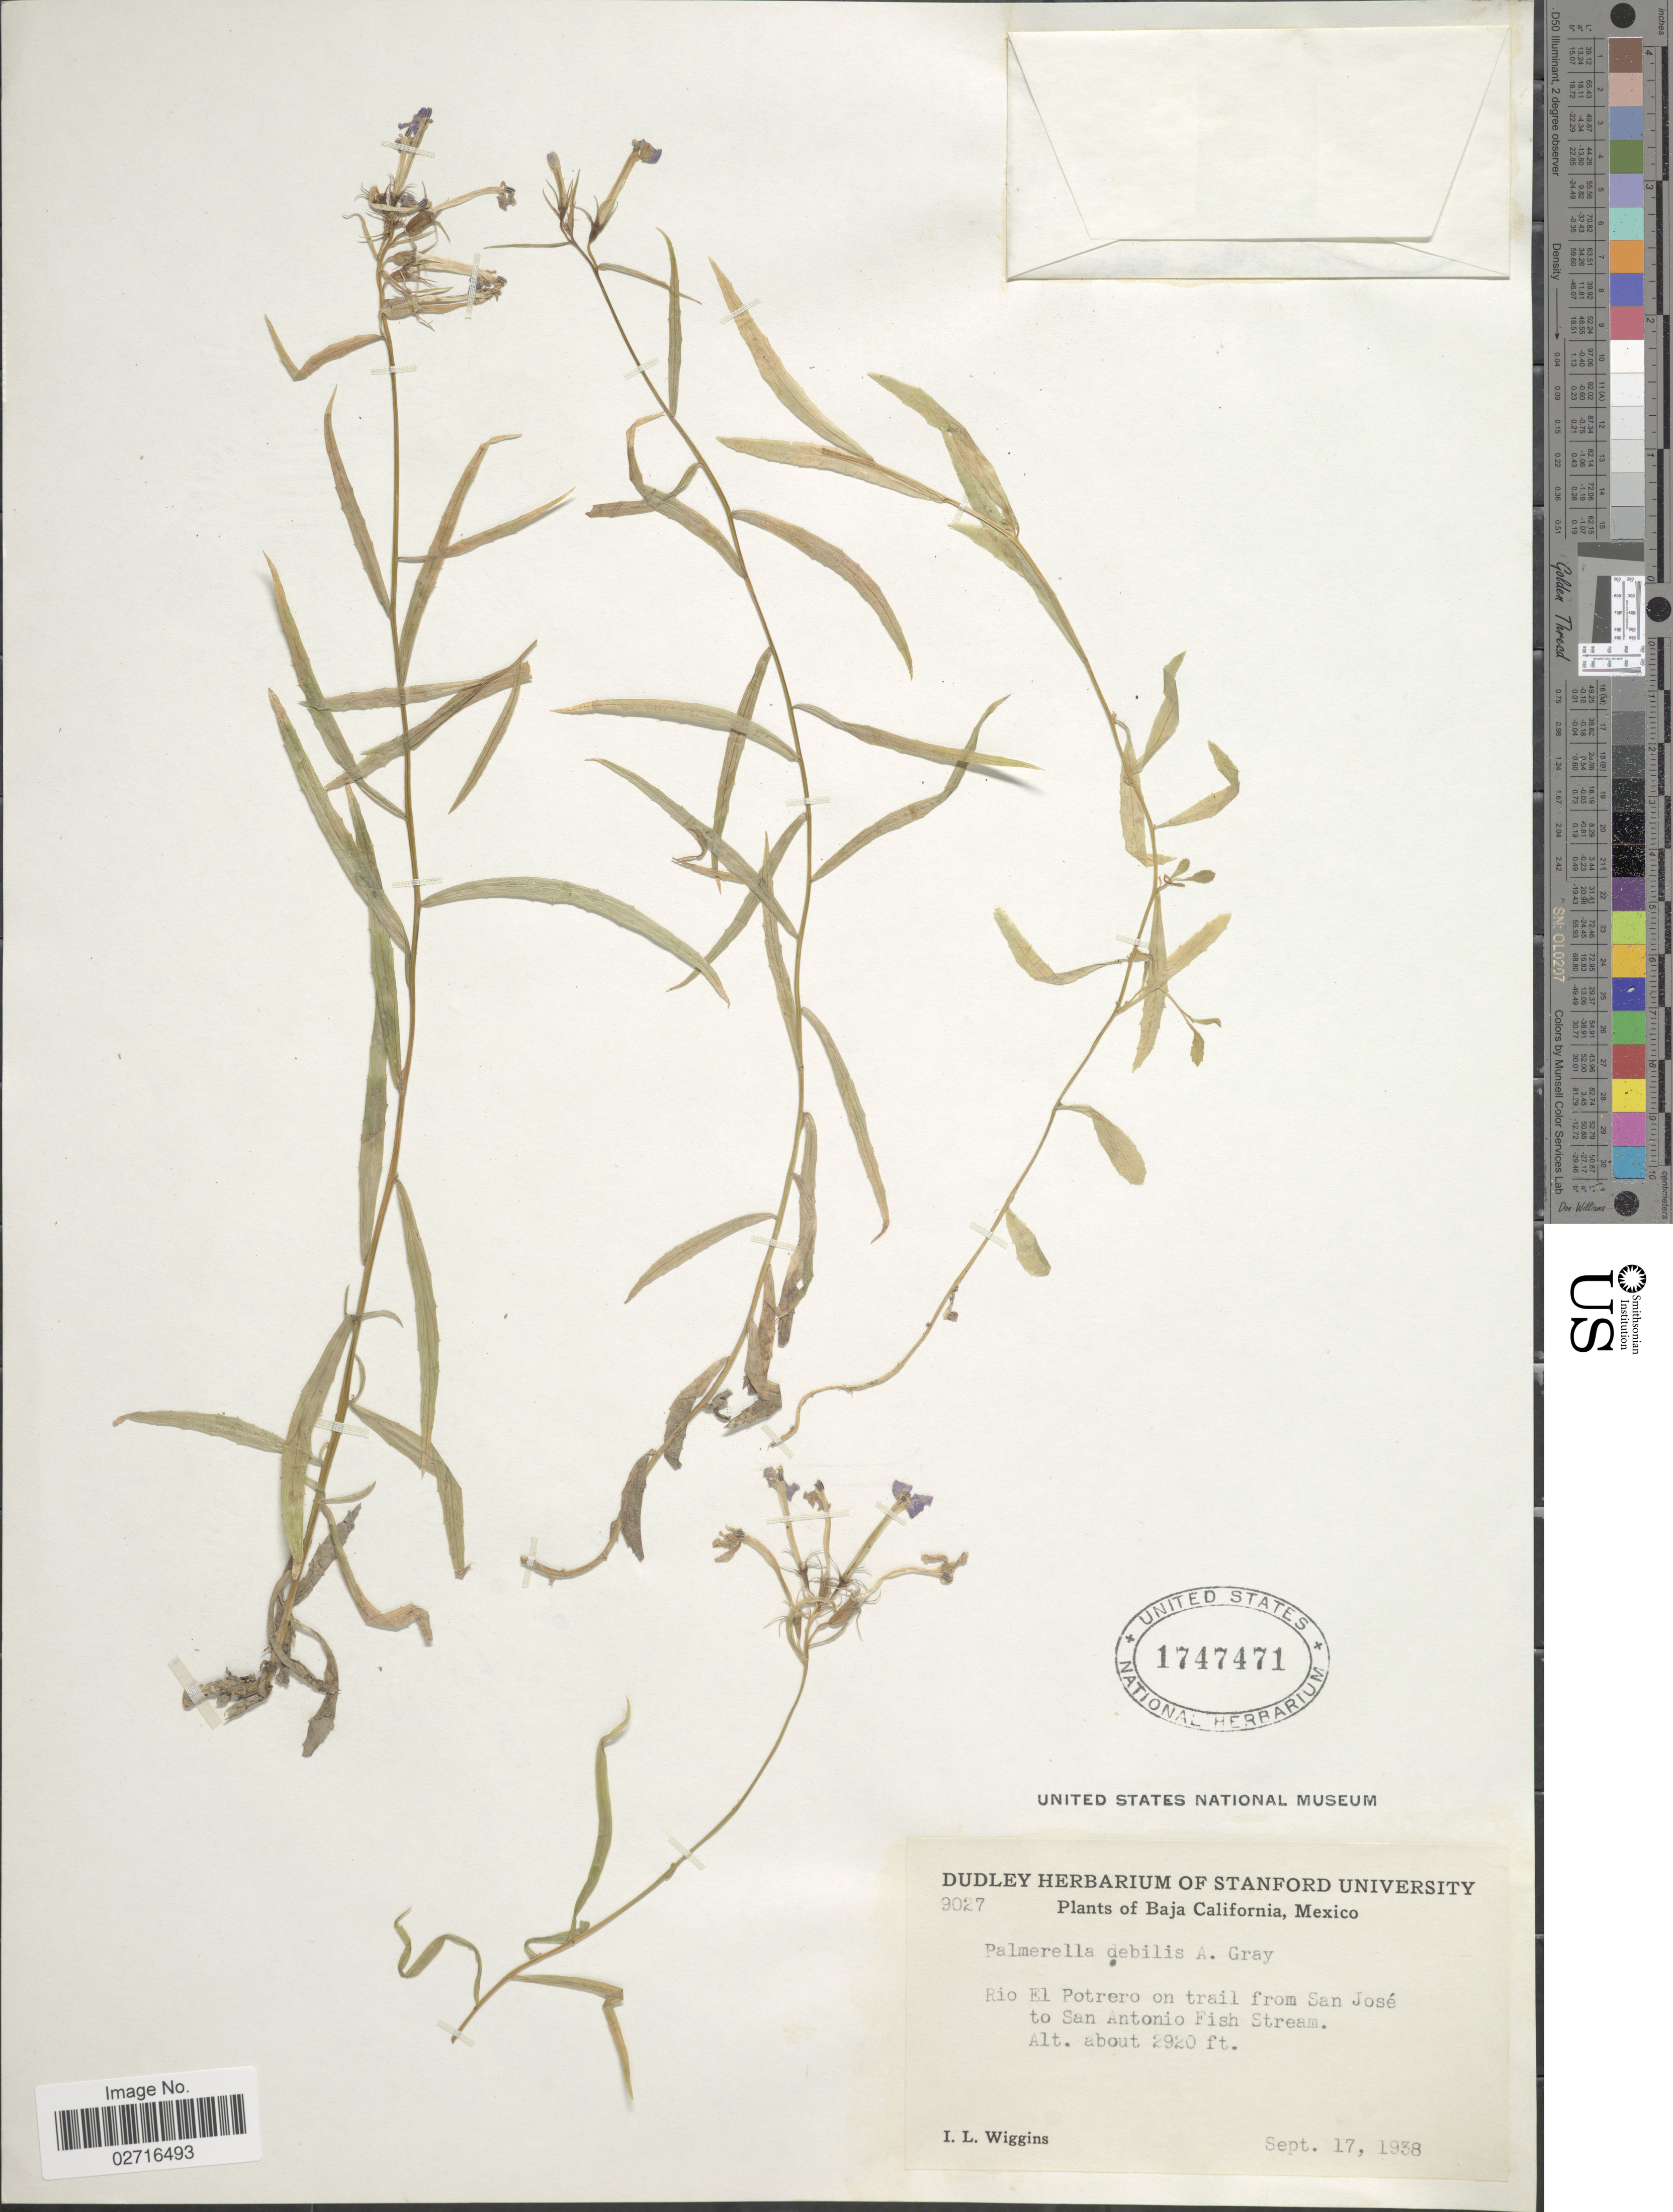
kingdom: Plantae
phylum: Tracheophyta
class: Magnoliopsida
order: Asterales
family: Campanulaceae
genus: Palmerella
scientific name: Palmerella debilis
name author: A. Gray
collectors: I. L. Wiggins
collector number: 9027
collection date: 1938-09-17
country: Mexico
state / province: Baja California Sur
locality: Rio El Potrero on trail from San Jose to San Antonio Fish Stream.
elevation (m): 890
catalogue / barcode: US 1747471